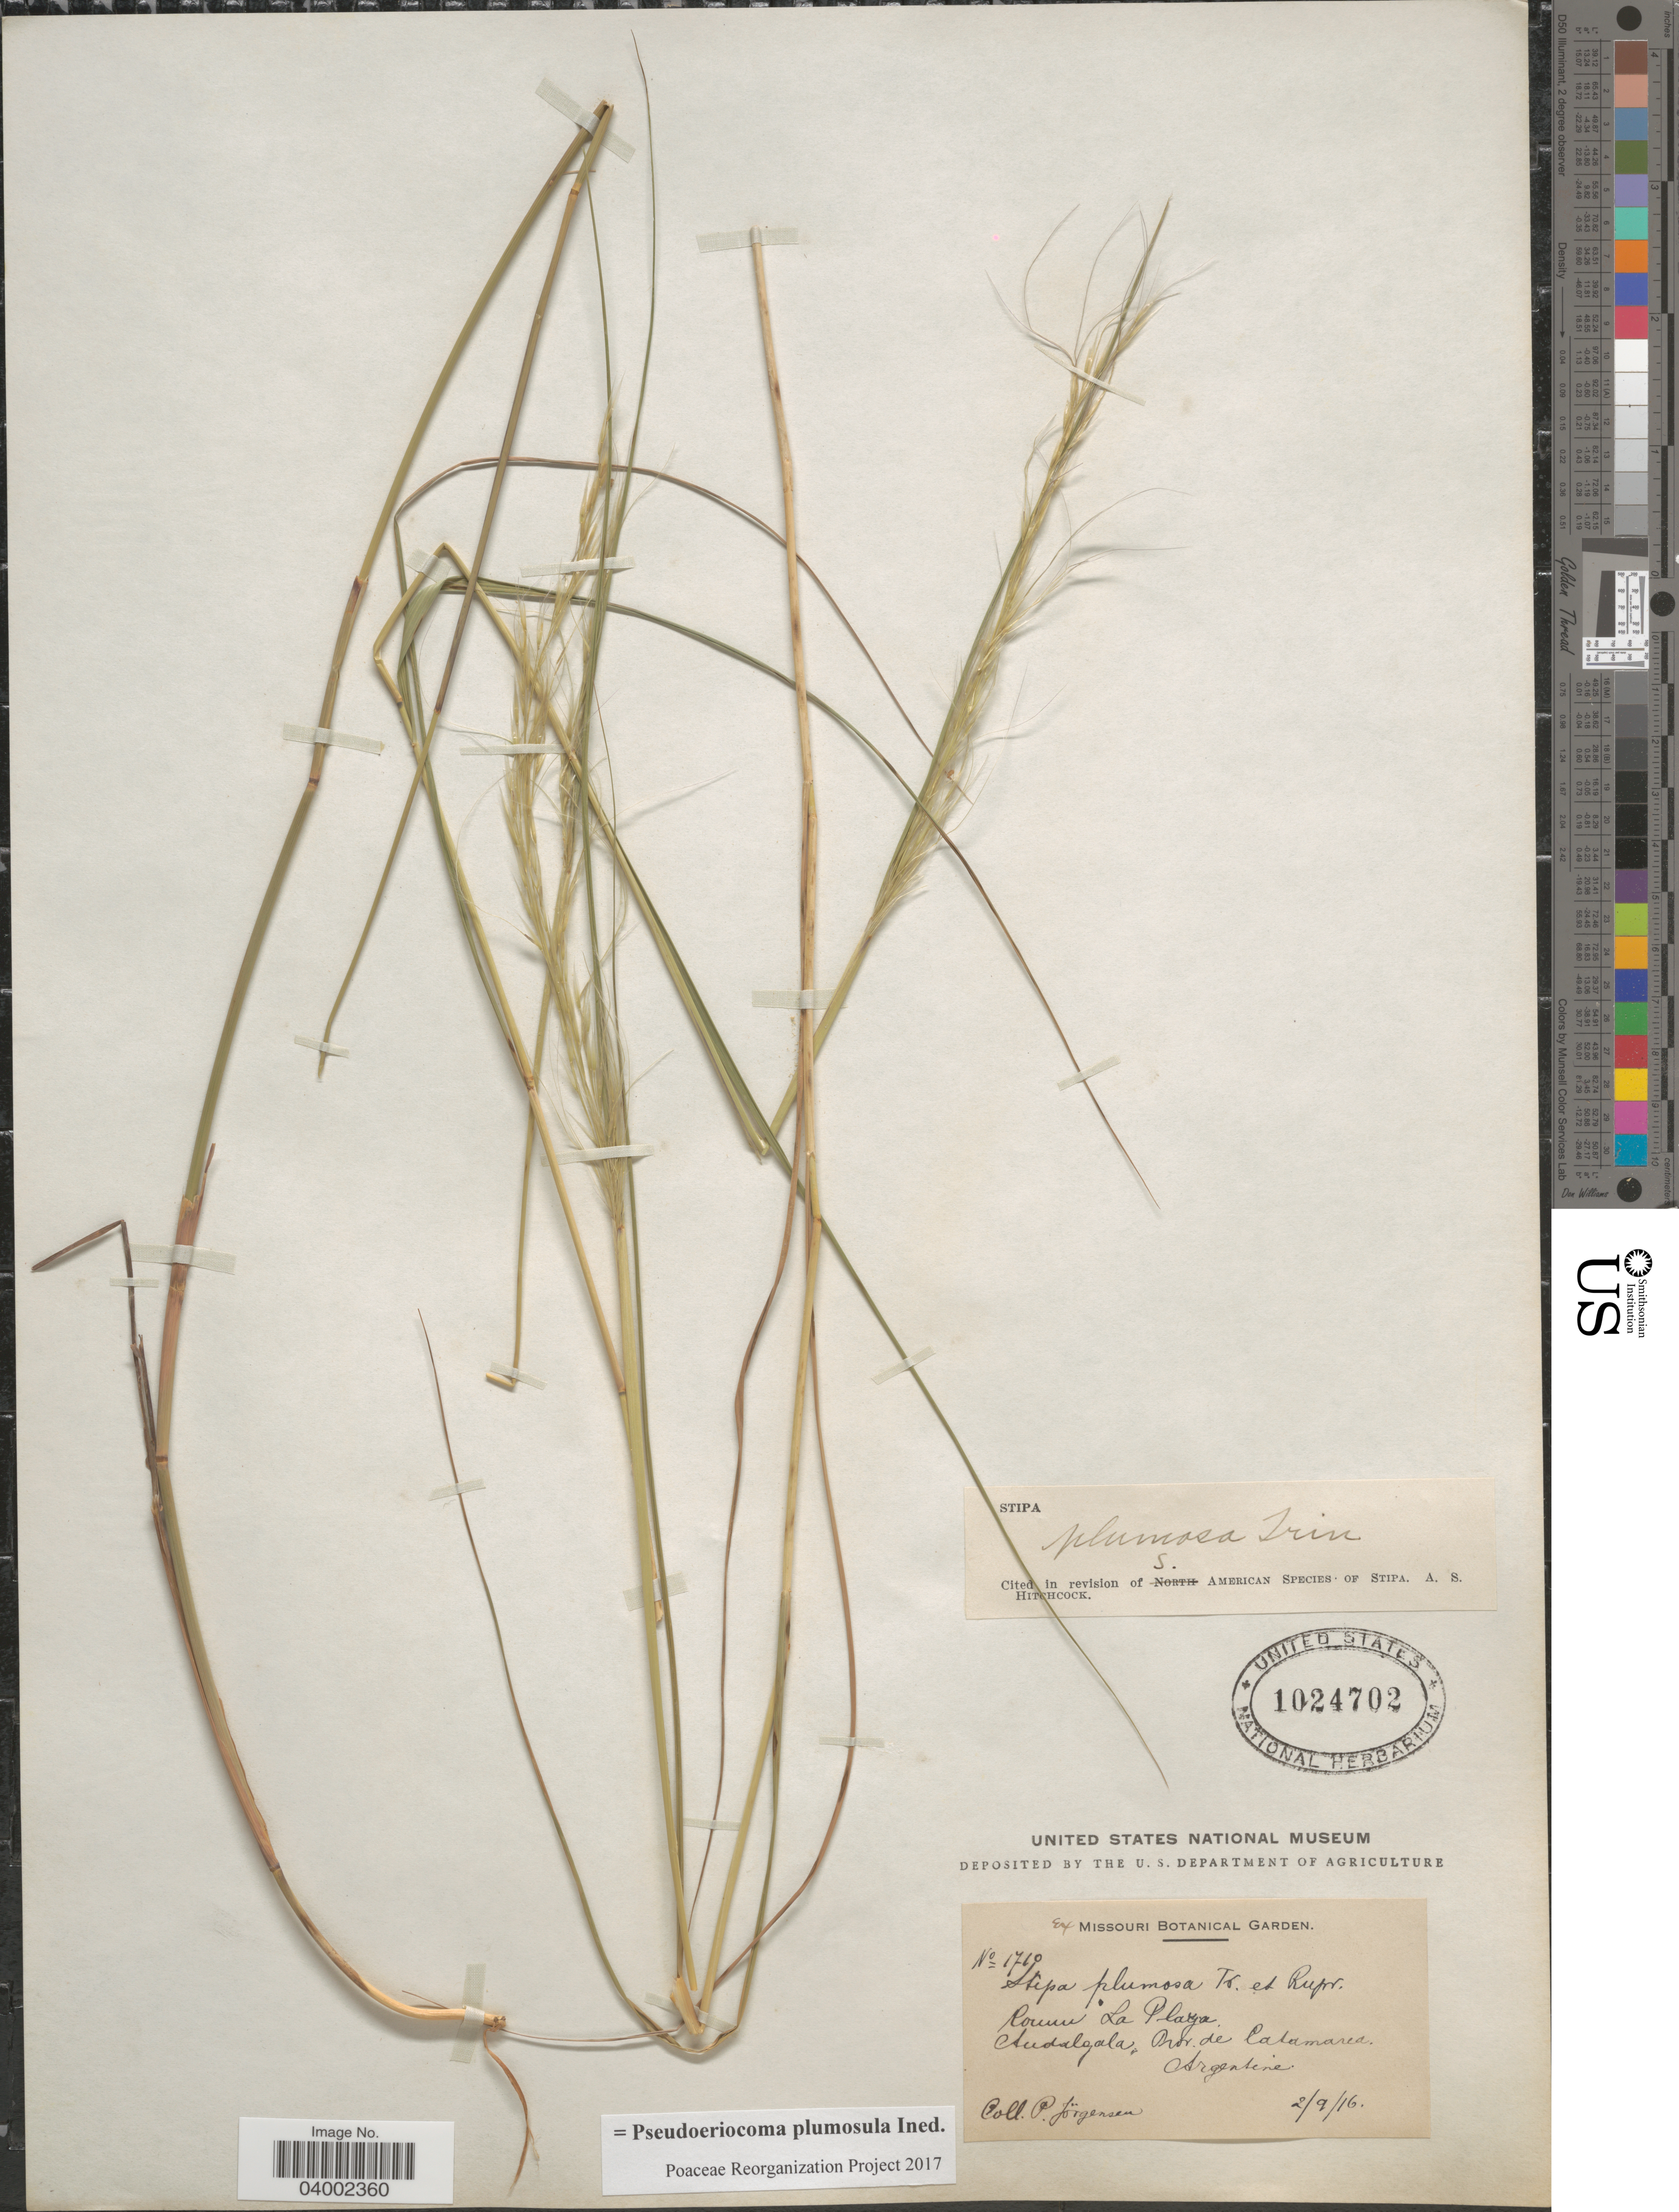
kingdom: Plantae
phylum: Tracheophyta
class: Liliopsida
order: Poales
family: Poaceae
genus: Pseudoeriocoma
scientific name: Pseudoeriocoma plumosula ined.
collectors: P. Jörgensen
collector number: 1710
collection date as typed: Transcribed d/m/y: 2/9/16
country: Argentina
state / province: Catamarca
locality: Comun La Playa. Andalgalá.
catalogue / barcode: US 1024702